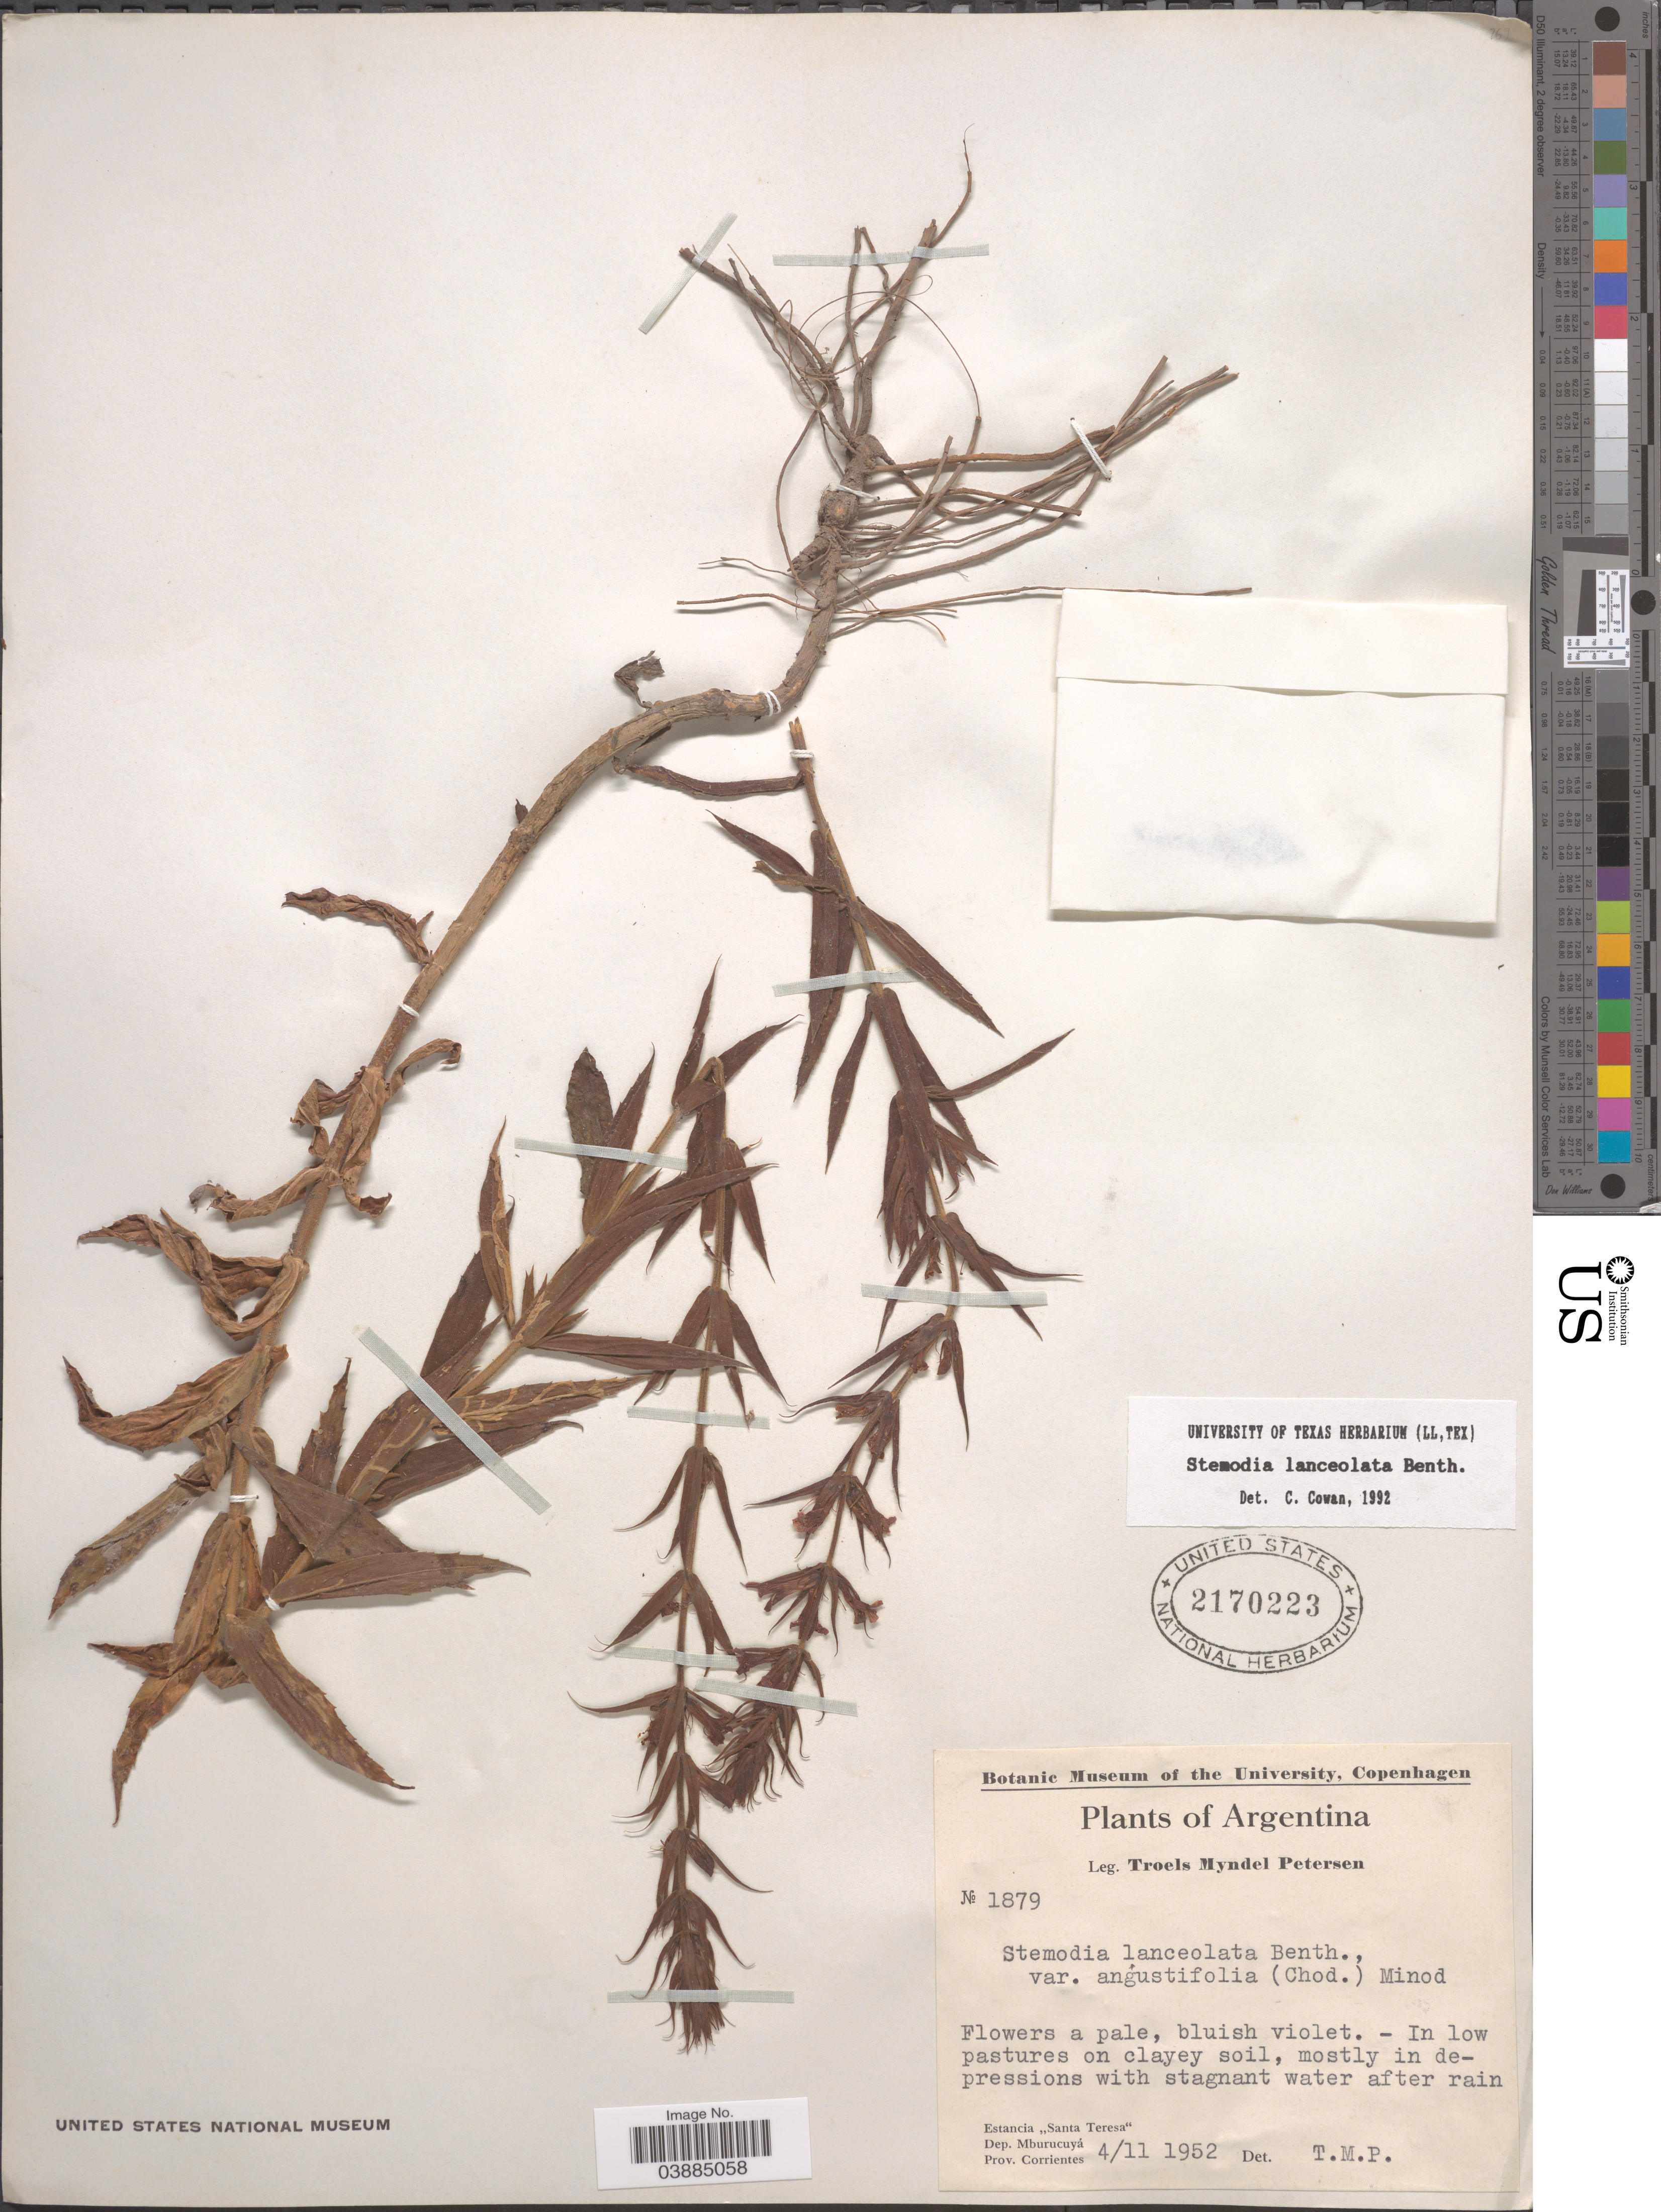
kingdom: Plantae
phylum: Tracheophyta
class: Magnoliopsida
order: Lamiales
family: Plantaginaceae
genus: Stemodia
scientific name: Stemodia lanceolata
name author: Benth.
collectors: T. Pederson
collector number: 1879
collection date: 1952-11-04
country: Argentina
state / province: Corrientes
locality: Estancia "Santa Teresa". Dep. Mburucuyá.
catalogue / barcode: US 2170223